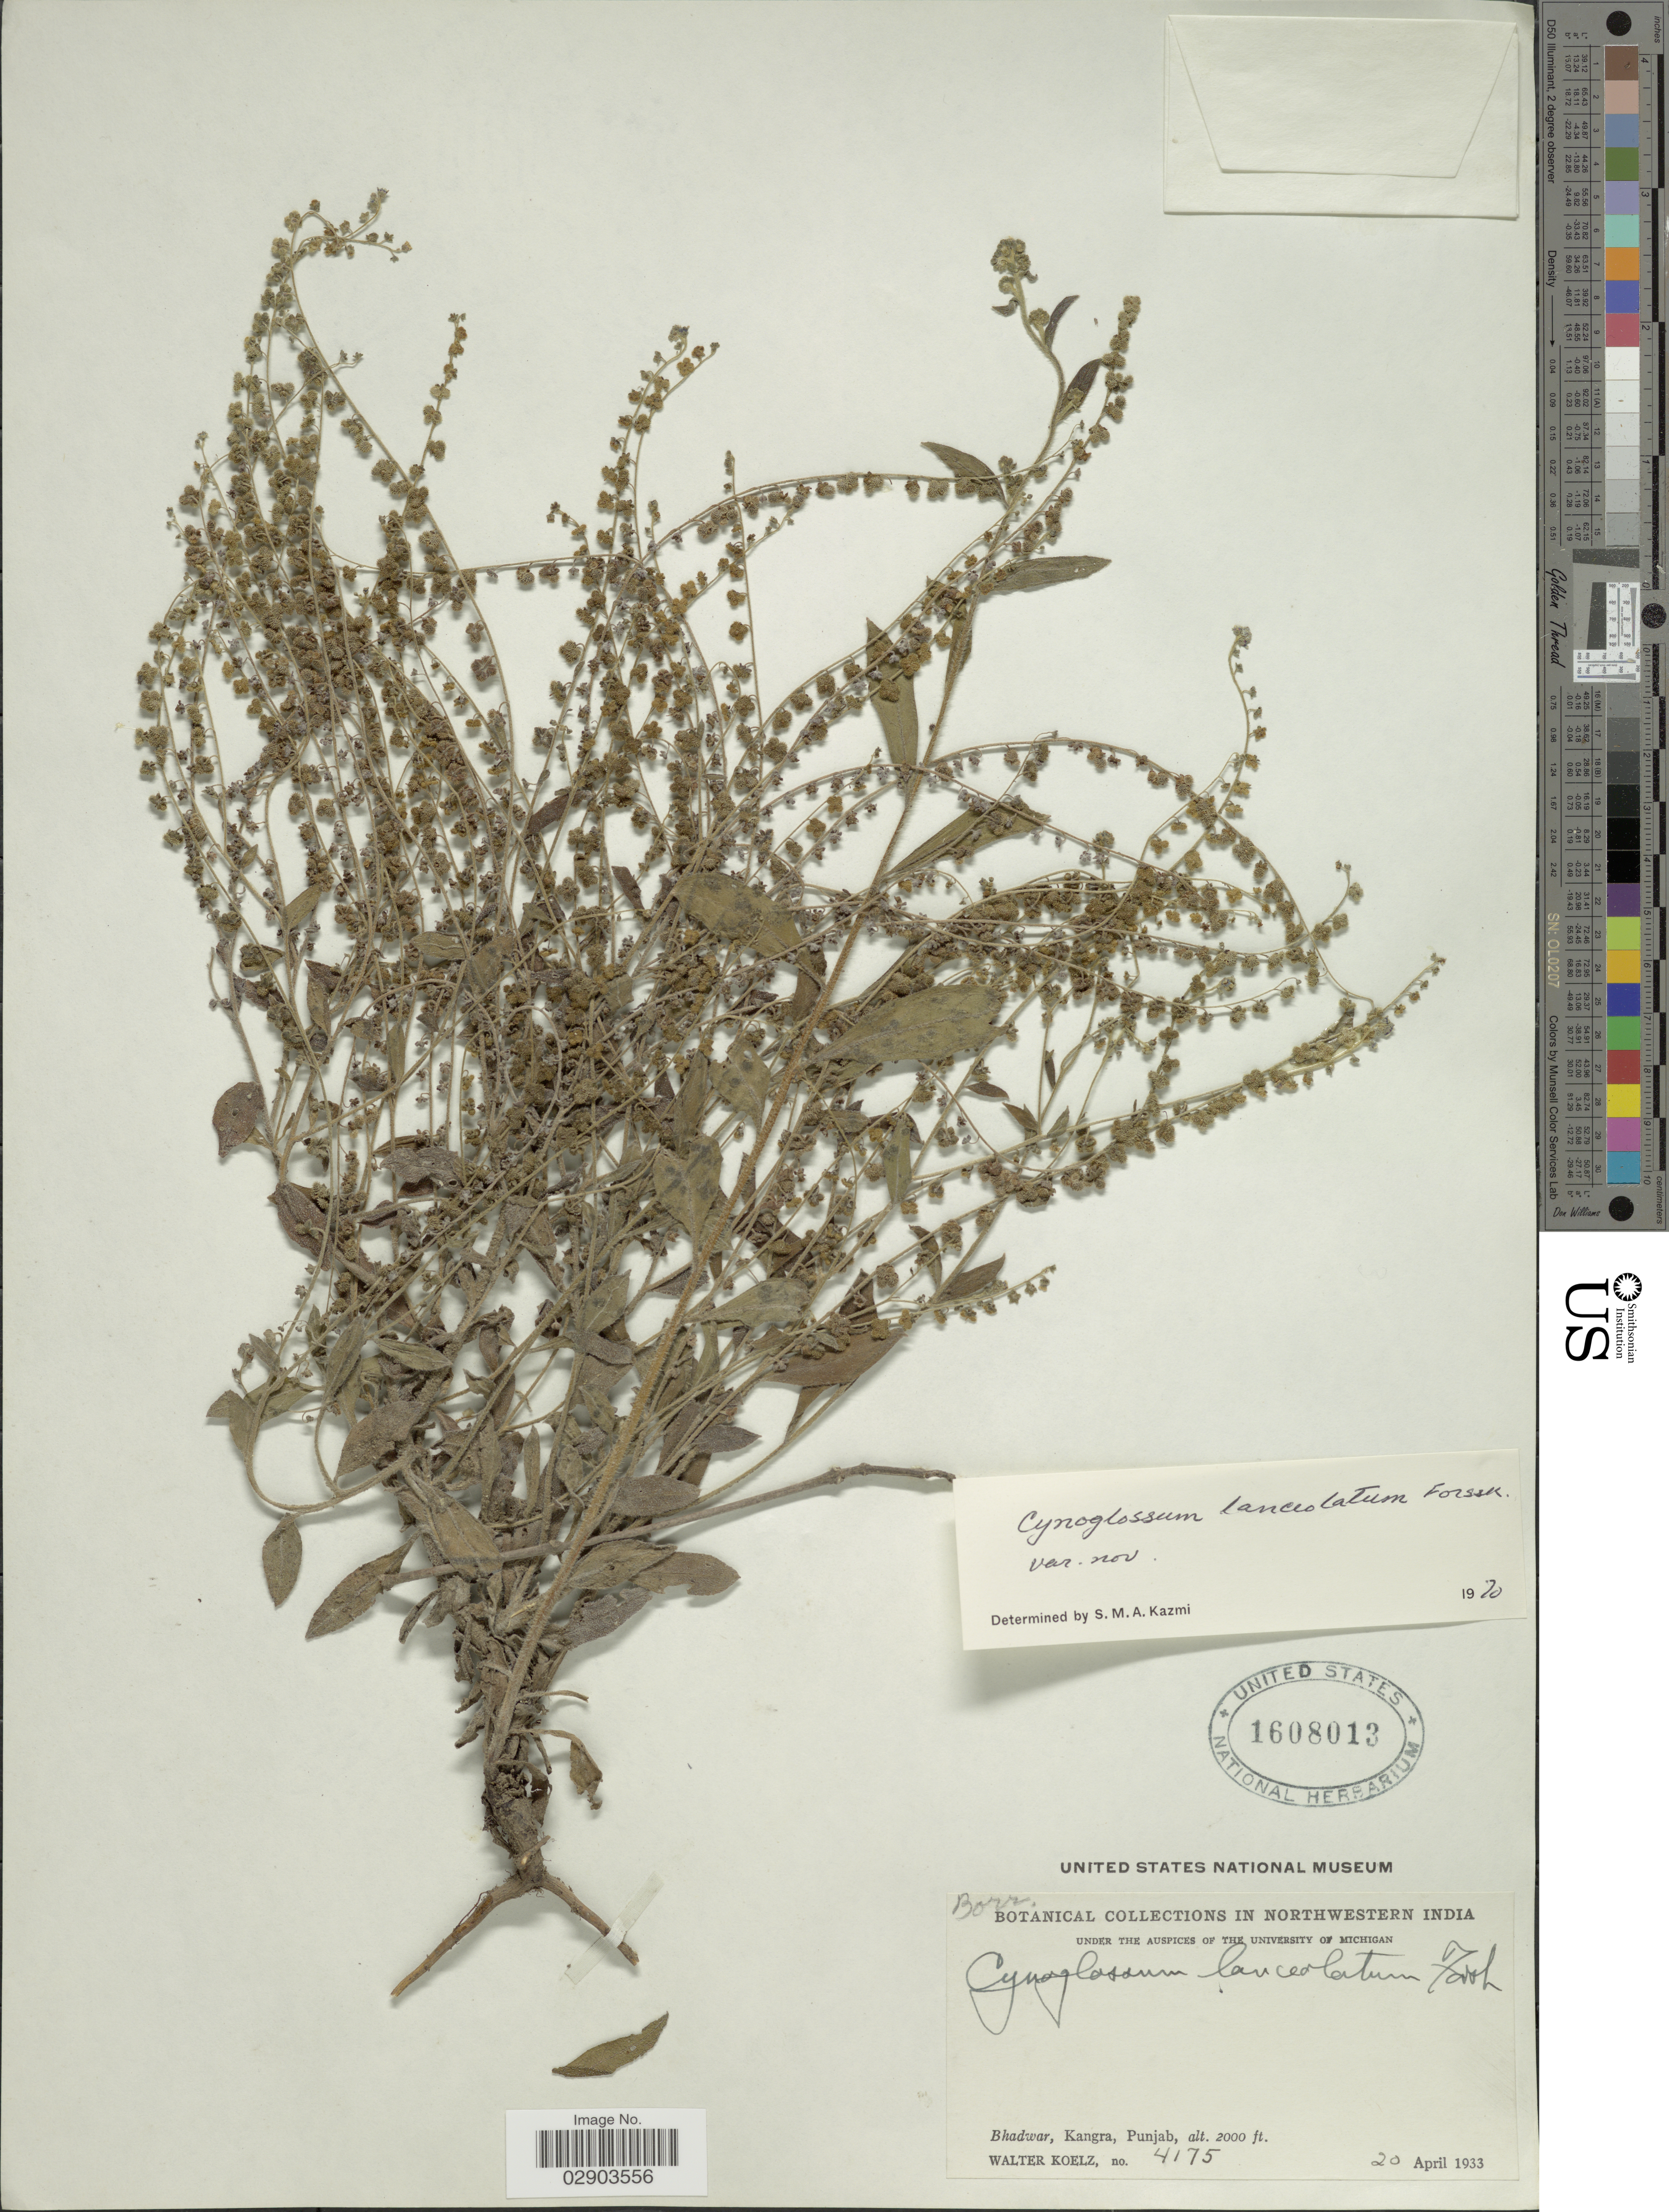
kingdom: Plantae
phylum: Tracheophyta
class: Magnoliopsida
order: Boraginales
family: Boraginaceae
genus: Cynoglossum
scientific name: Cynoglossum lanceolatum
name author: Forssk.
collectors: W. N. Koelz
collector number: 4175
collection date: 1933-04-20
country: India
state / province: Punjab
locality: Northwestern India, Bhadwar, Kangra, Punjab.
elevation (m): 610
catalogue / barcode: US 1608013